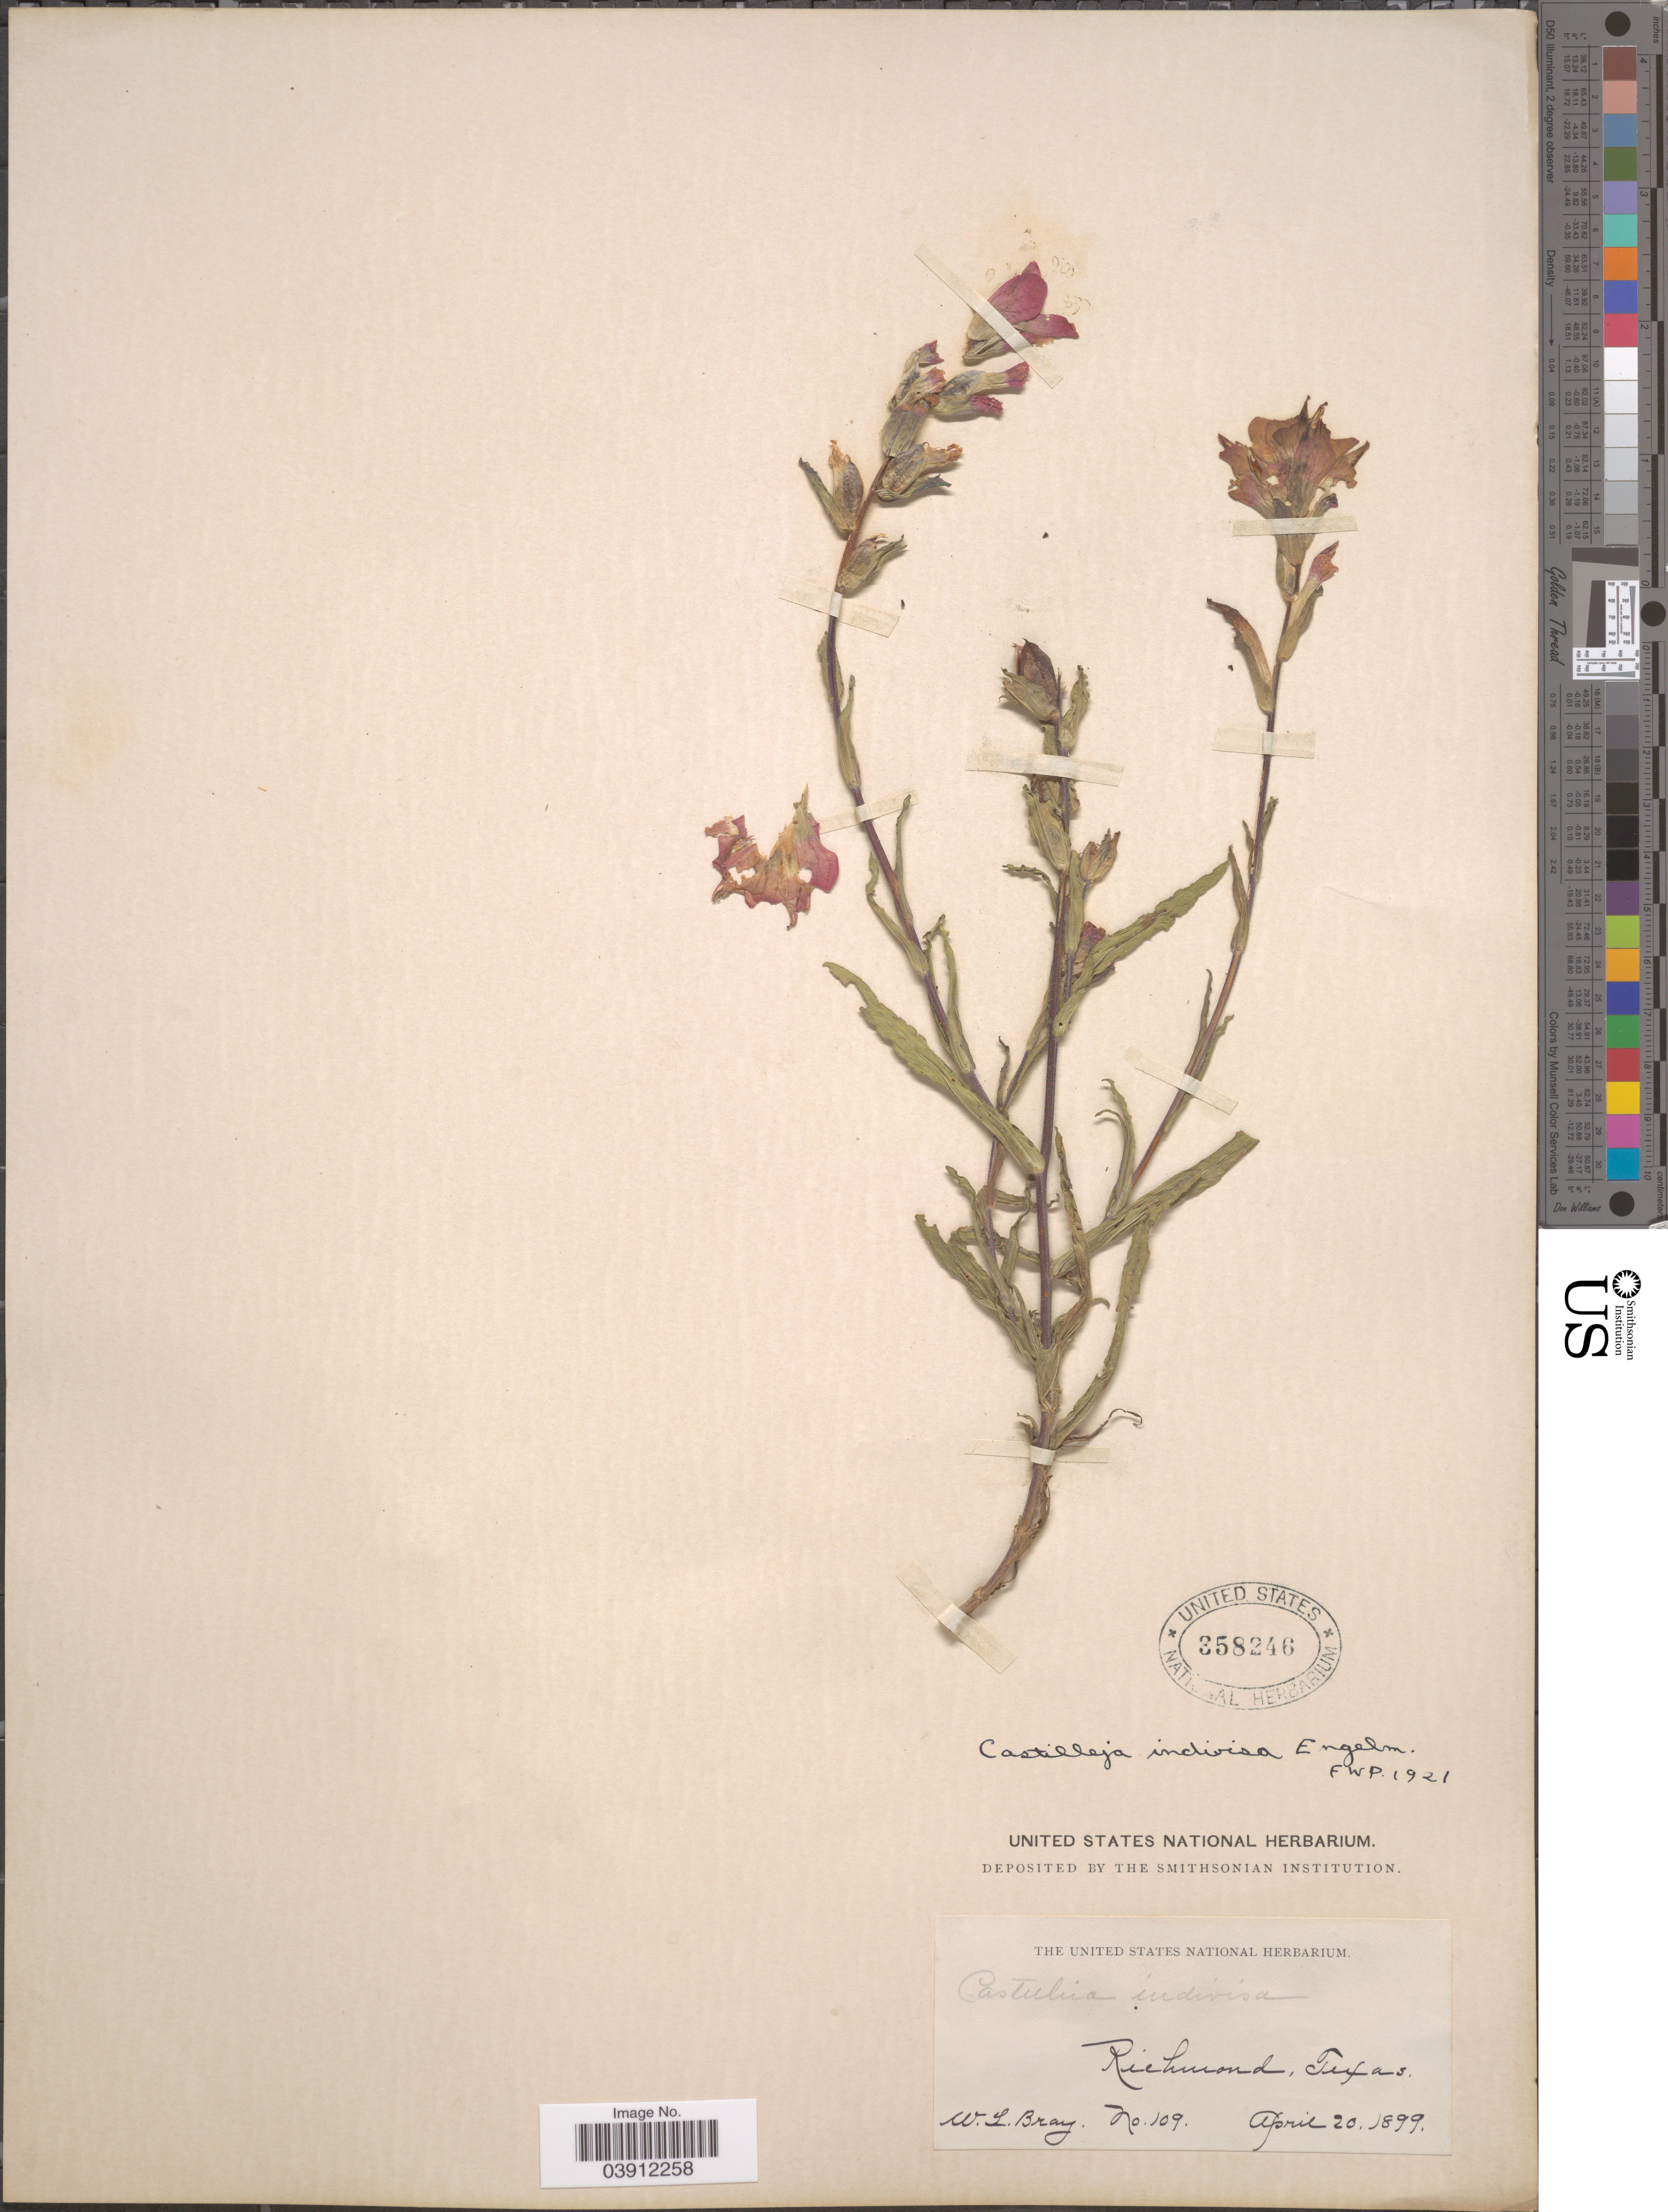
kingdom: Plantae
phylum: Tracheophyta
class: Magnoliopsida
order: Lamiales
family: Orobanchaceae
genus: Castilleja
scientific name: Castilleja indivisa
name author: Engelm. in Engelm. & A. Gray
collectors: W. L. Bray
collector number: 109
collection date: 1899-04-20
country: United States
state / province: Texas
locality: Richmond.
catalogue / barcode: US 358246